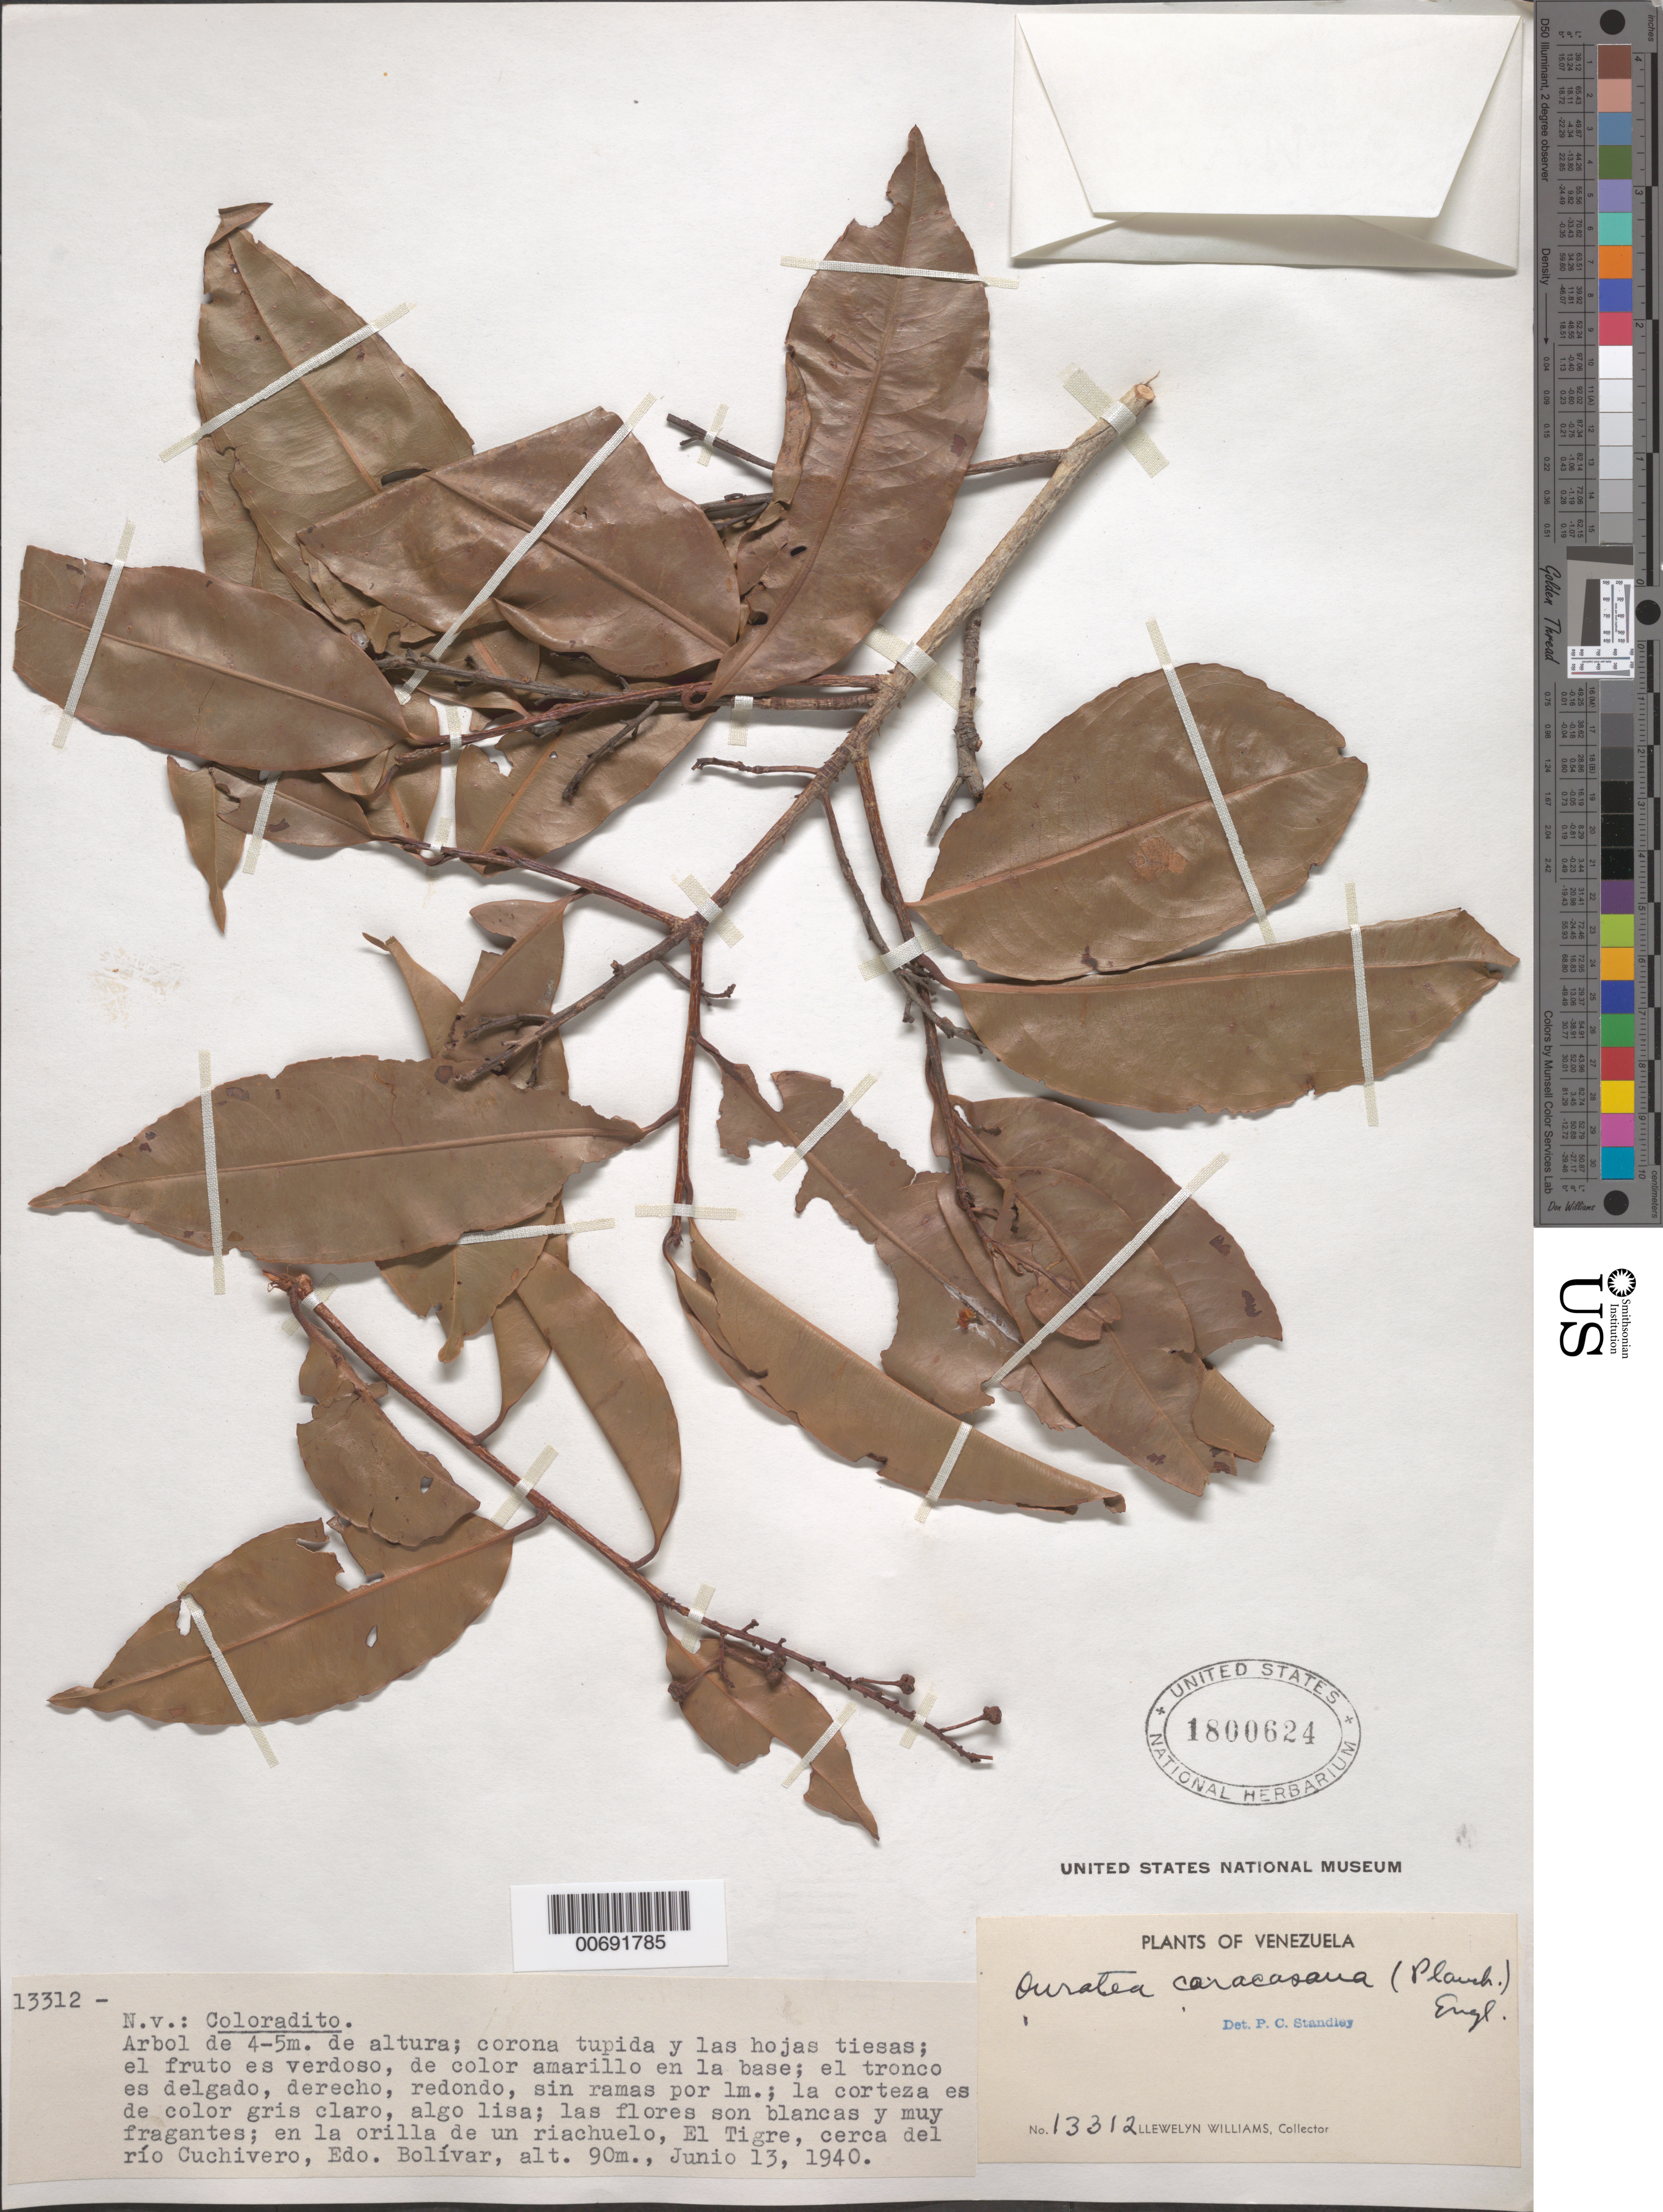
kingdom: Plantae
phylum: Tracheophyta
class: Magnoliopsida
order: Malpighiales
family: Ochnaceae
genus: Ouratea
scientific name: Ouratea superba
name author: Engl.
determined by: Dorr, L. J., (BOT), Smithsonian Institution - National Museum of Natural History (UNITED STATES)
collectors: Ll. Williams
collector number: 13312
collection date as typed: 13-Jun-40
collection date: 1940-06-13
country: Venezuela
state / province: Bolívar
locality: El Tigre, cerca de El Río Cuchivero; San Vicente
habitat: Orilla de un riachuelo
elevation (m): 95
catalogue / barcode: US 1800624